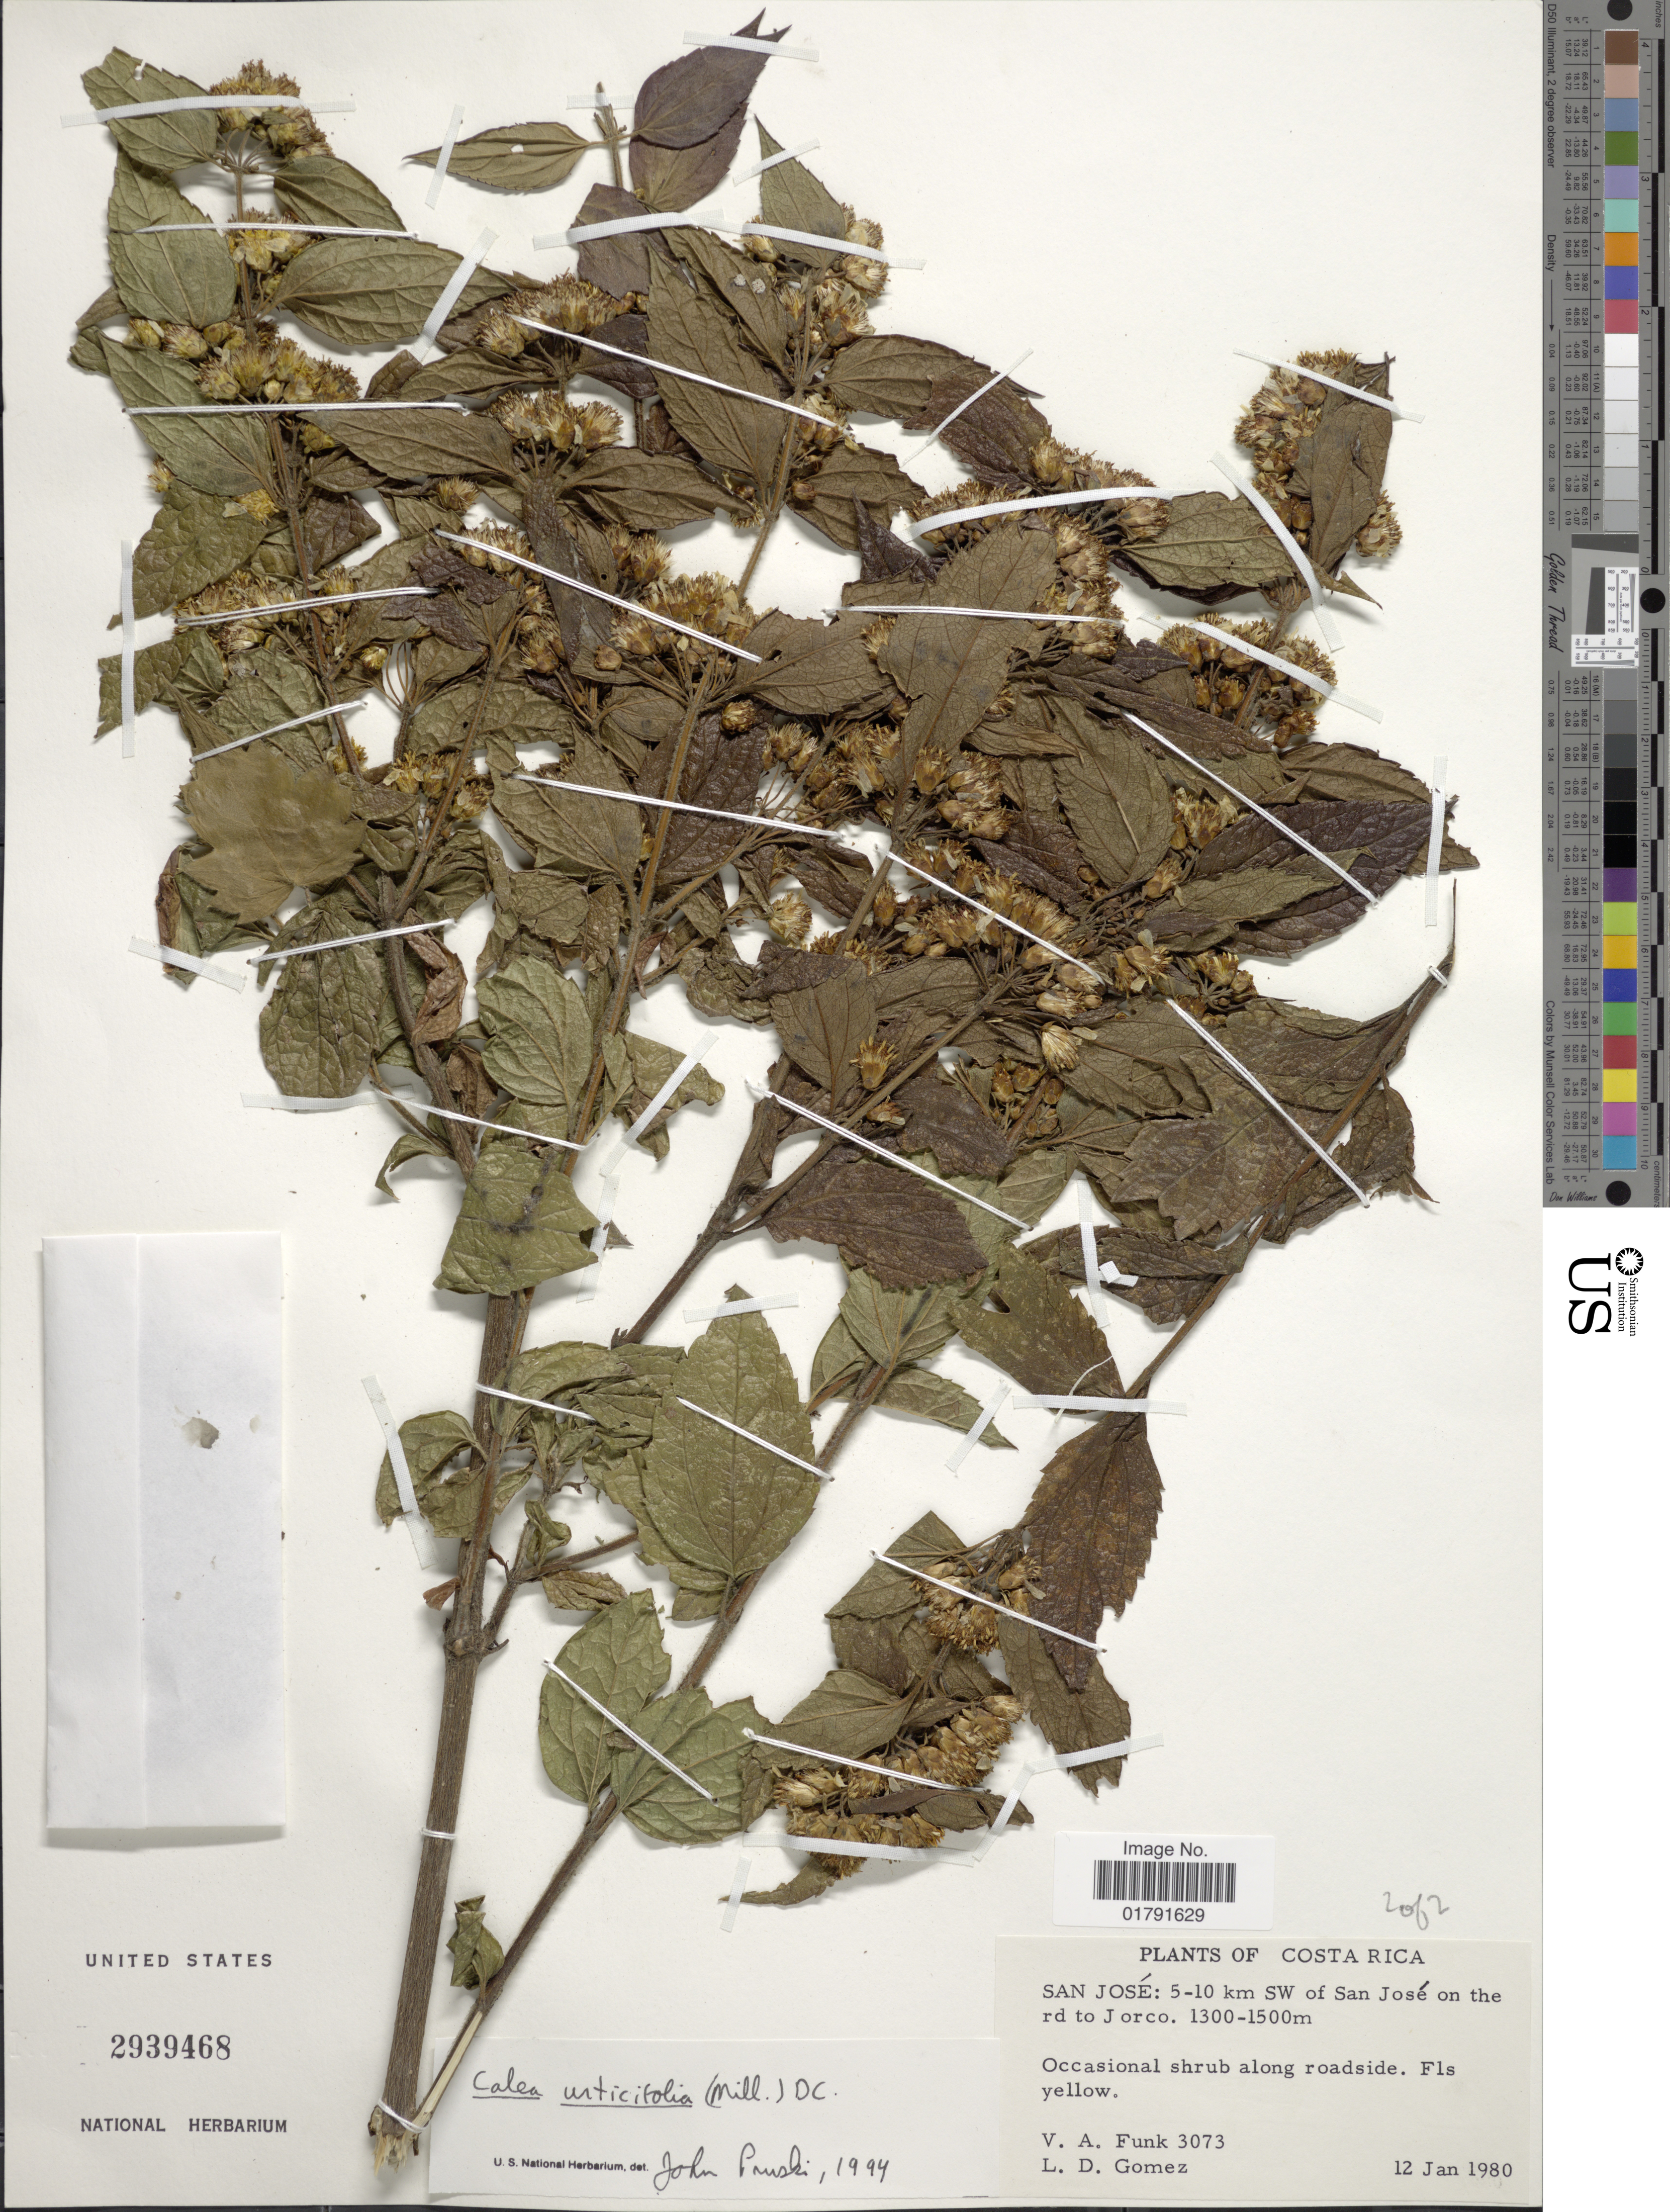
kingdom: Plantae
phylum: Tracheophyta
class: Magnoliopsida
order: Asterales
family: Asteraceae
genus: Calea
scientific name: Calea urticifolia var. urticifolia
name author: (Mill.) DC.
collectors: V. Funk & L. D. Gómez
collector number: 3073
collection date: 1980-01-12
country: Costa Rica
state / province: San José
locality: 5-19 km SW of San José on the rd. to Jorco, along roadside.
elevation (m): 1300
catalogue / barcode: US 2939468